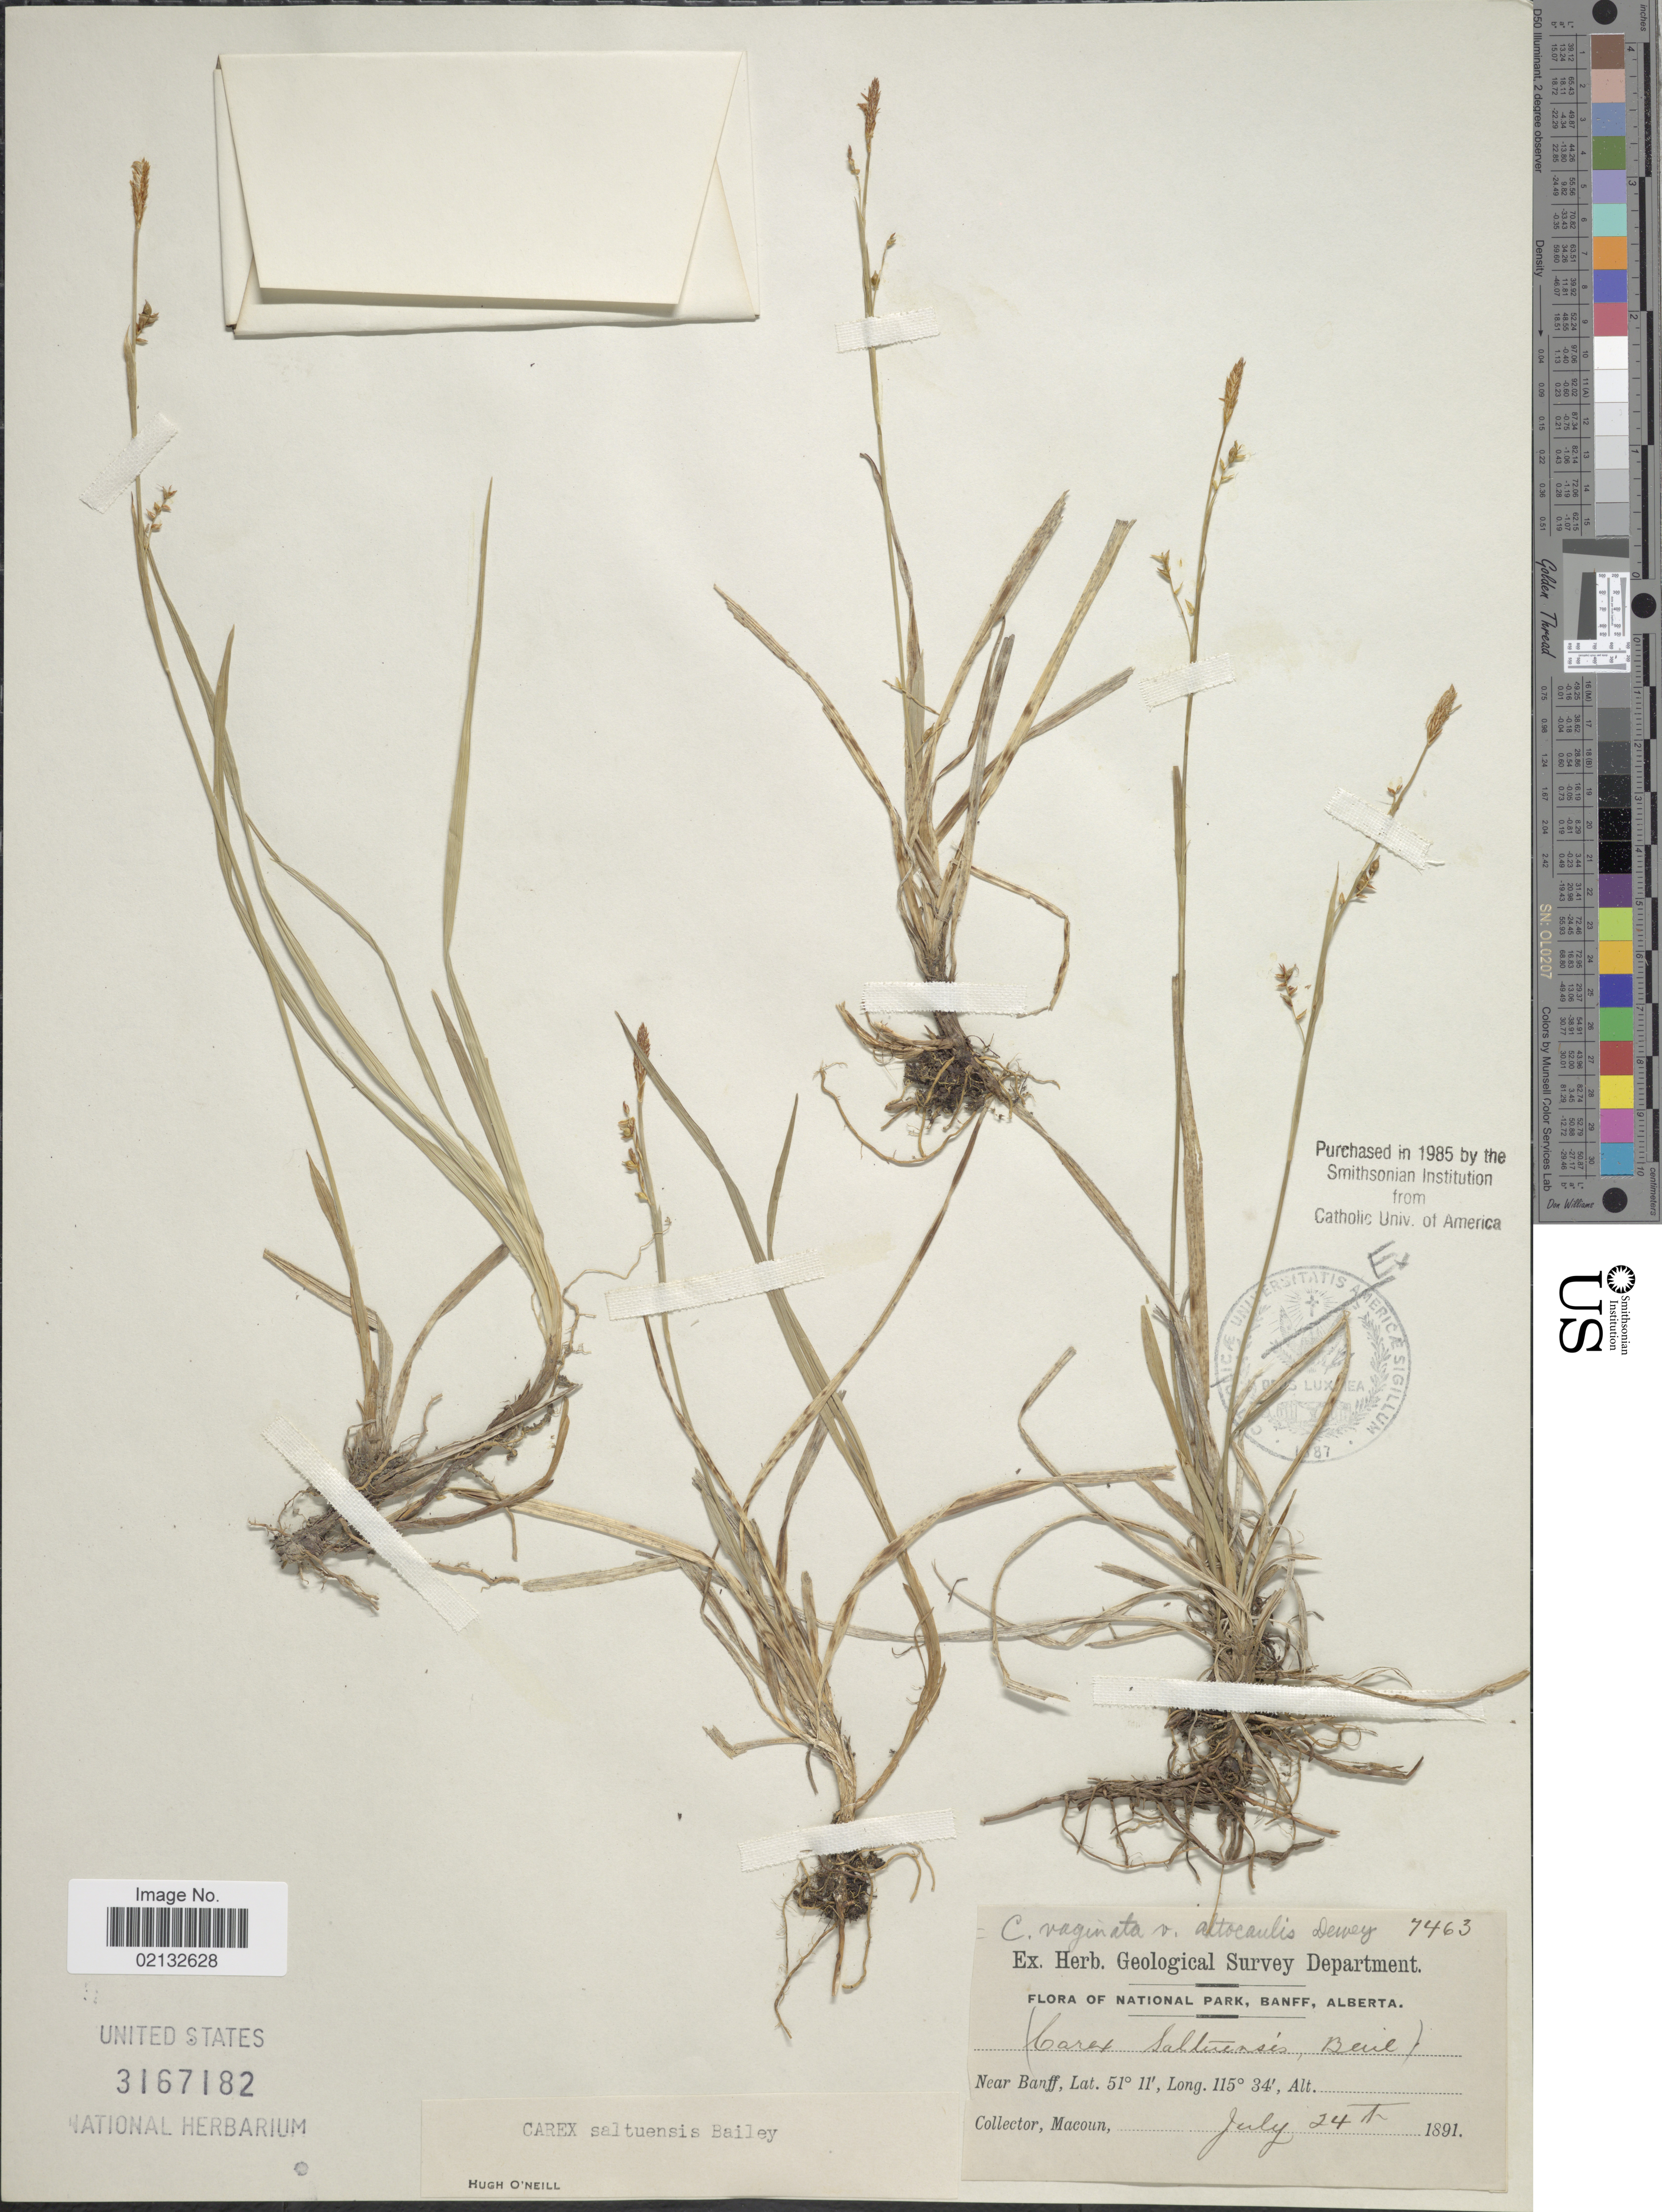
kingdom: Plantae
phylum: Tracheophyta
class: Liliopsida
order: Poales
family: Cyperaceae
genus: Carex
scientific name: Carex vaginata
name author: Tausch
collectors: -- Macoun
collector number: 7463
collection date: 1891-07-24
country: Canada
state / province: Alberta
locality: National Park, Banff. Near Banff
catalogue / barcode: US 3167182